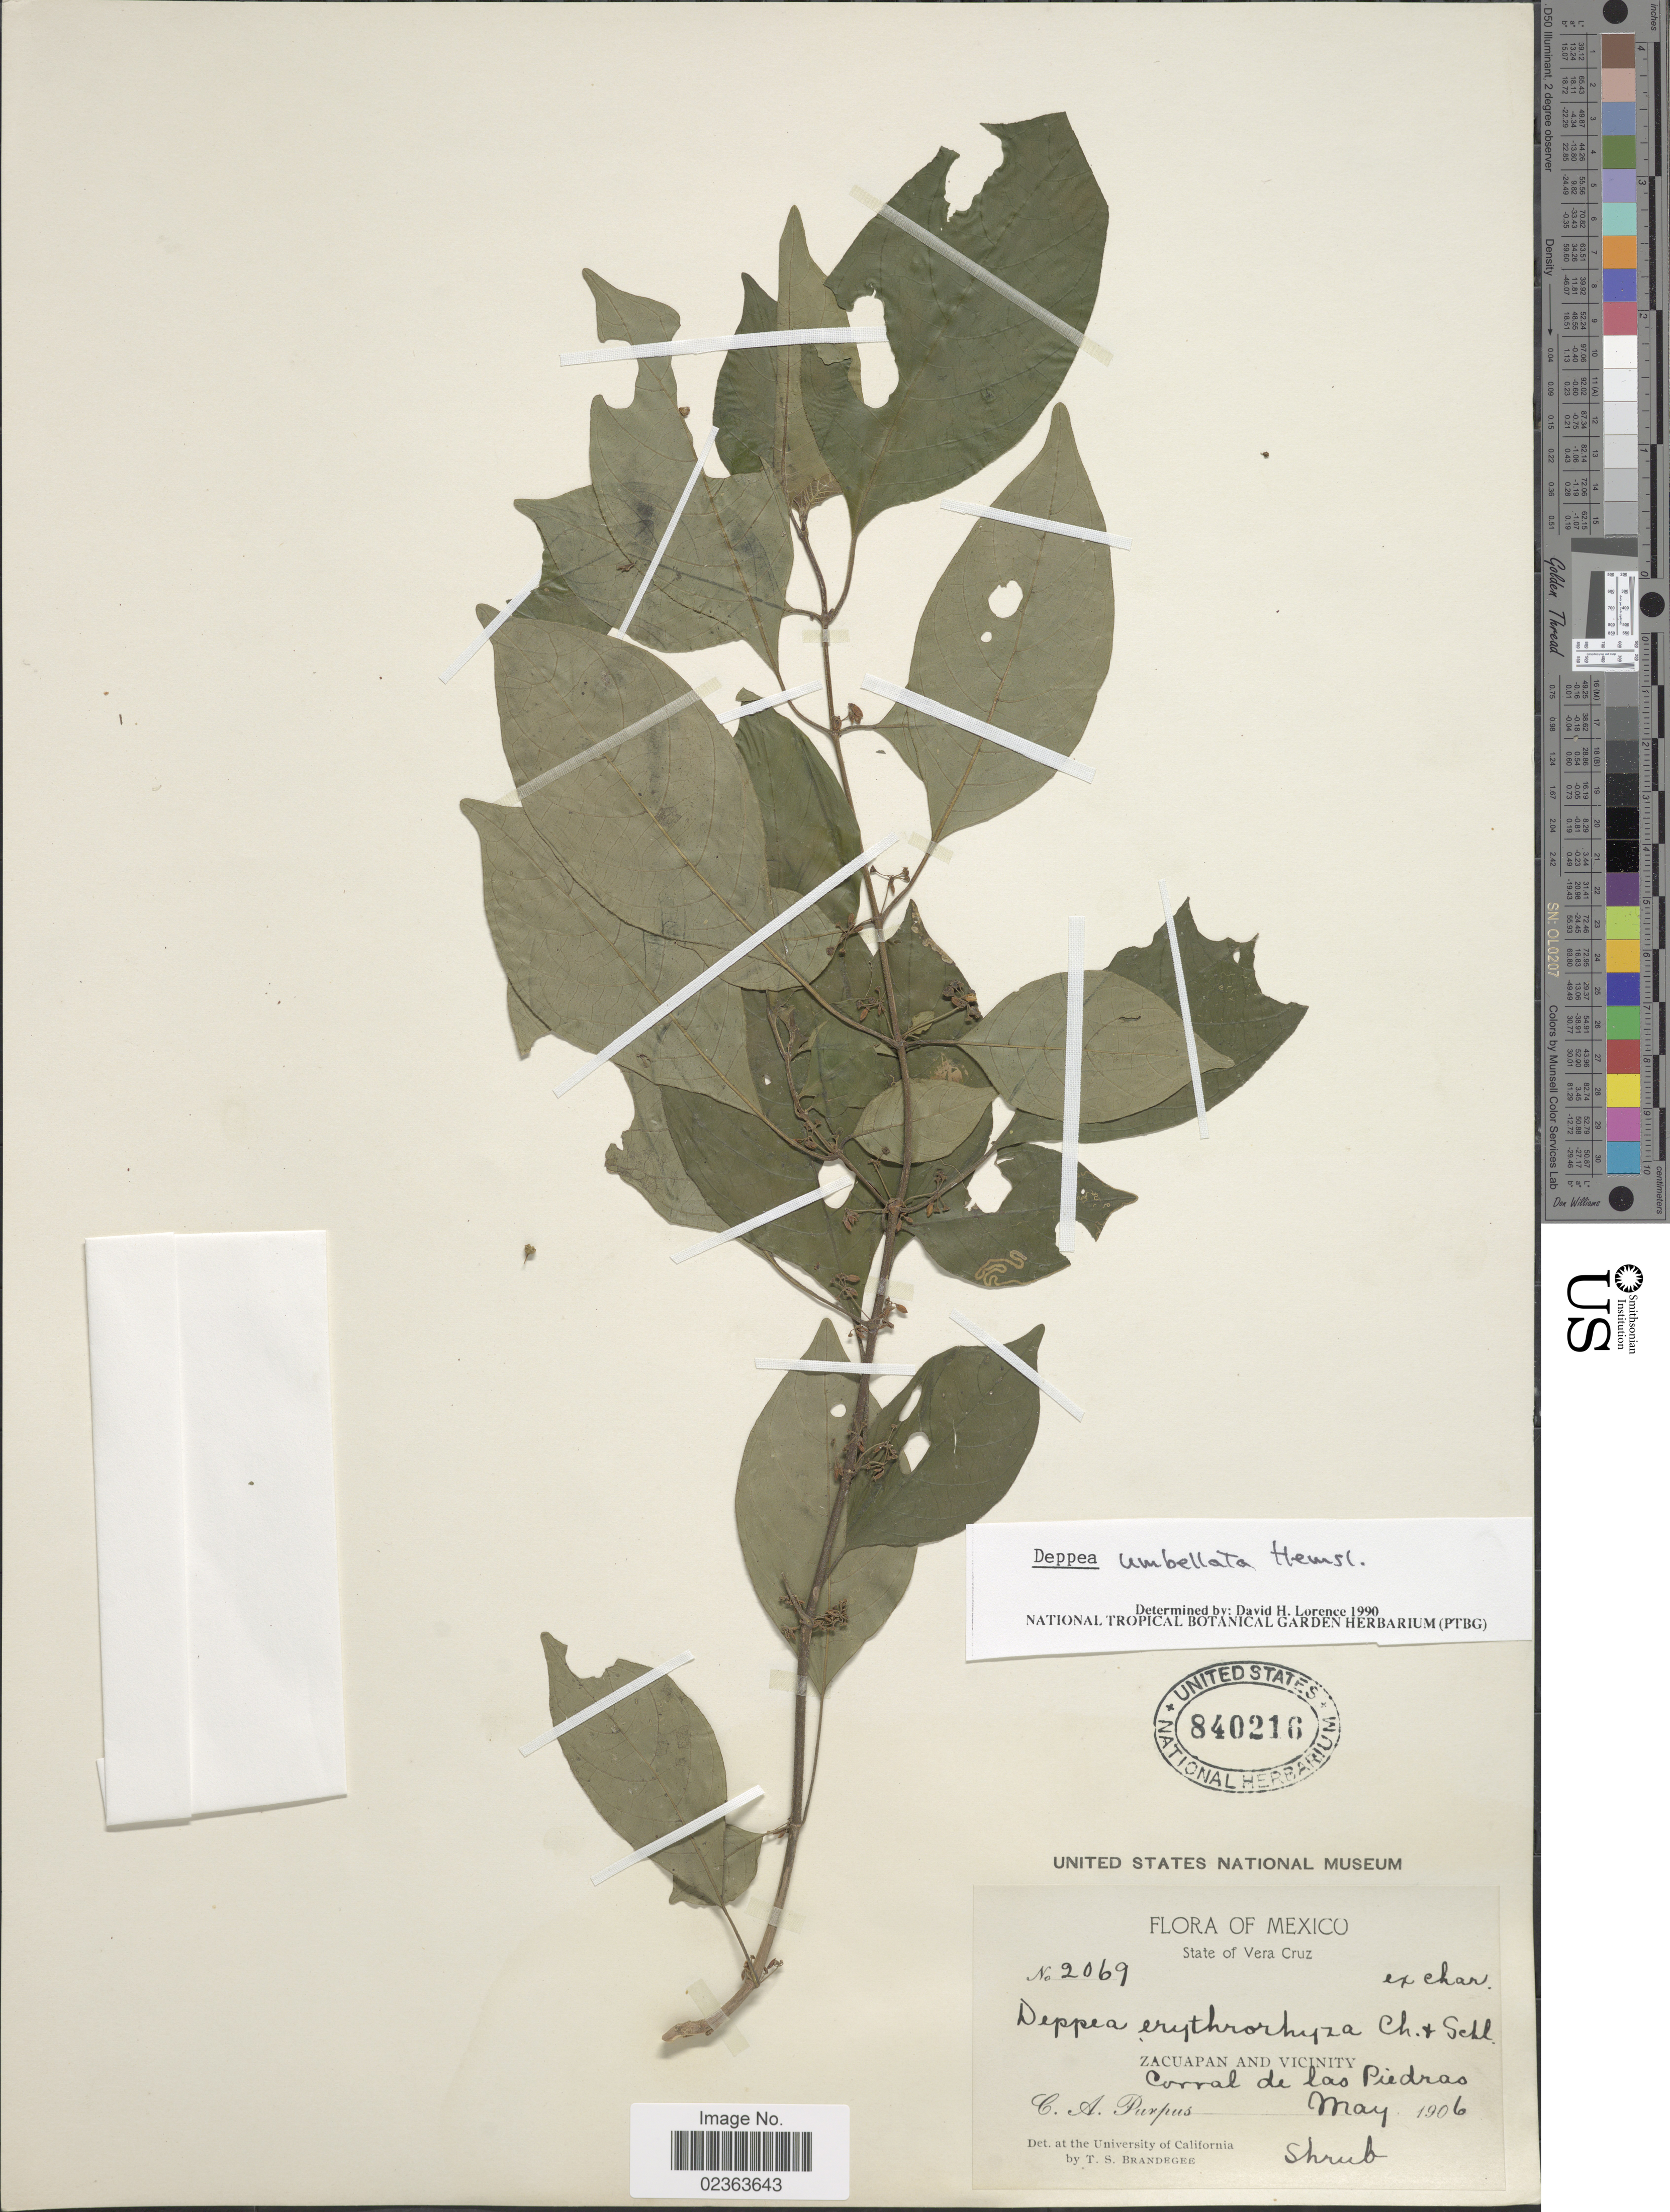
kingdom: Plantae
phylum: Tracheophyta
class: Magnoliopsida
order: Gentianales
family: Rubiaceae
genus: Deppea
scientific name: Deppea umbellata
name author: Hemsl.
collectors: C. A. Purpus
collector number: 2069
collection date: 1906-05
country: Mexico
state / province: Veracruz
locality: State of Vera Cruz, Zacuapan and Vicinity, Corral de las Piedras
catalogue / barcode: US 840216